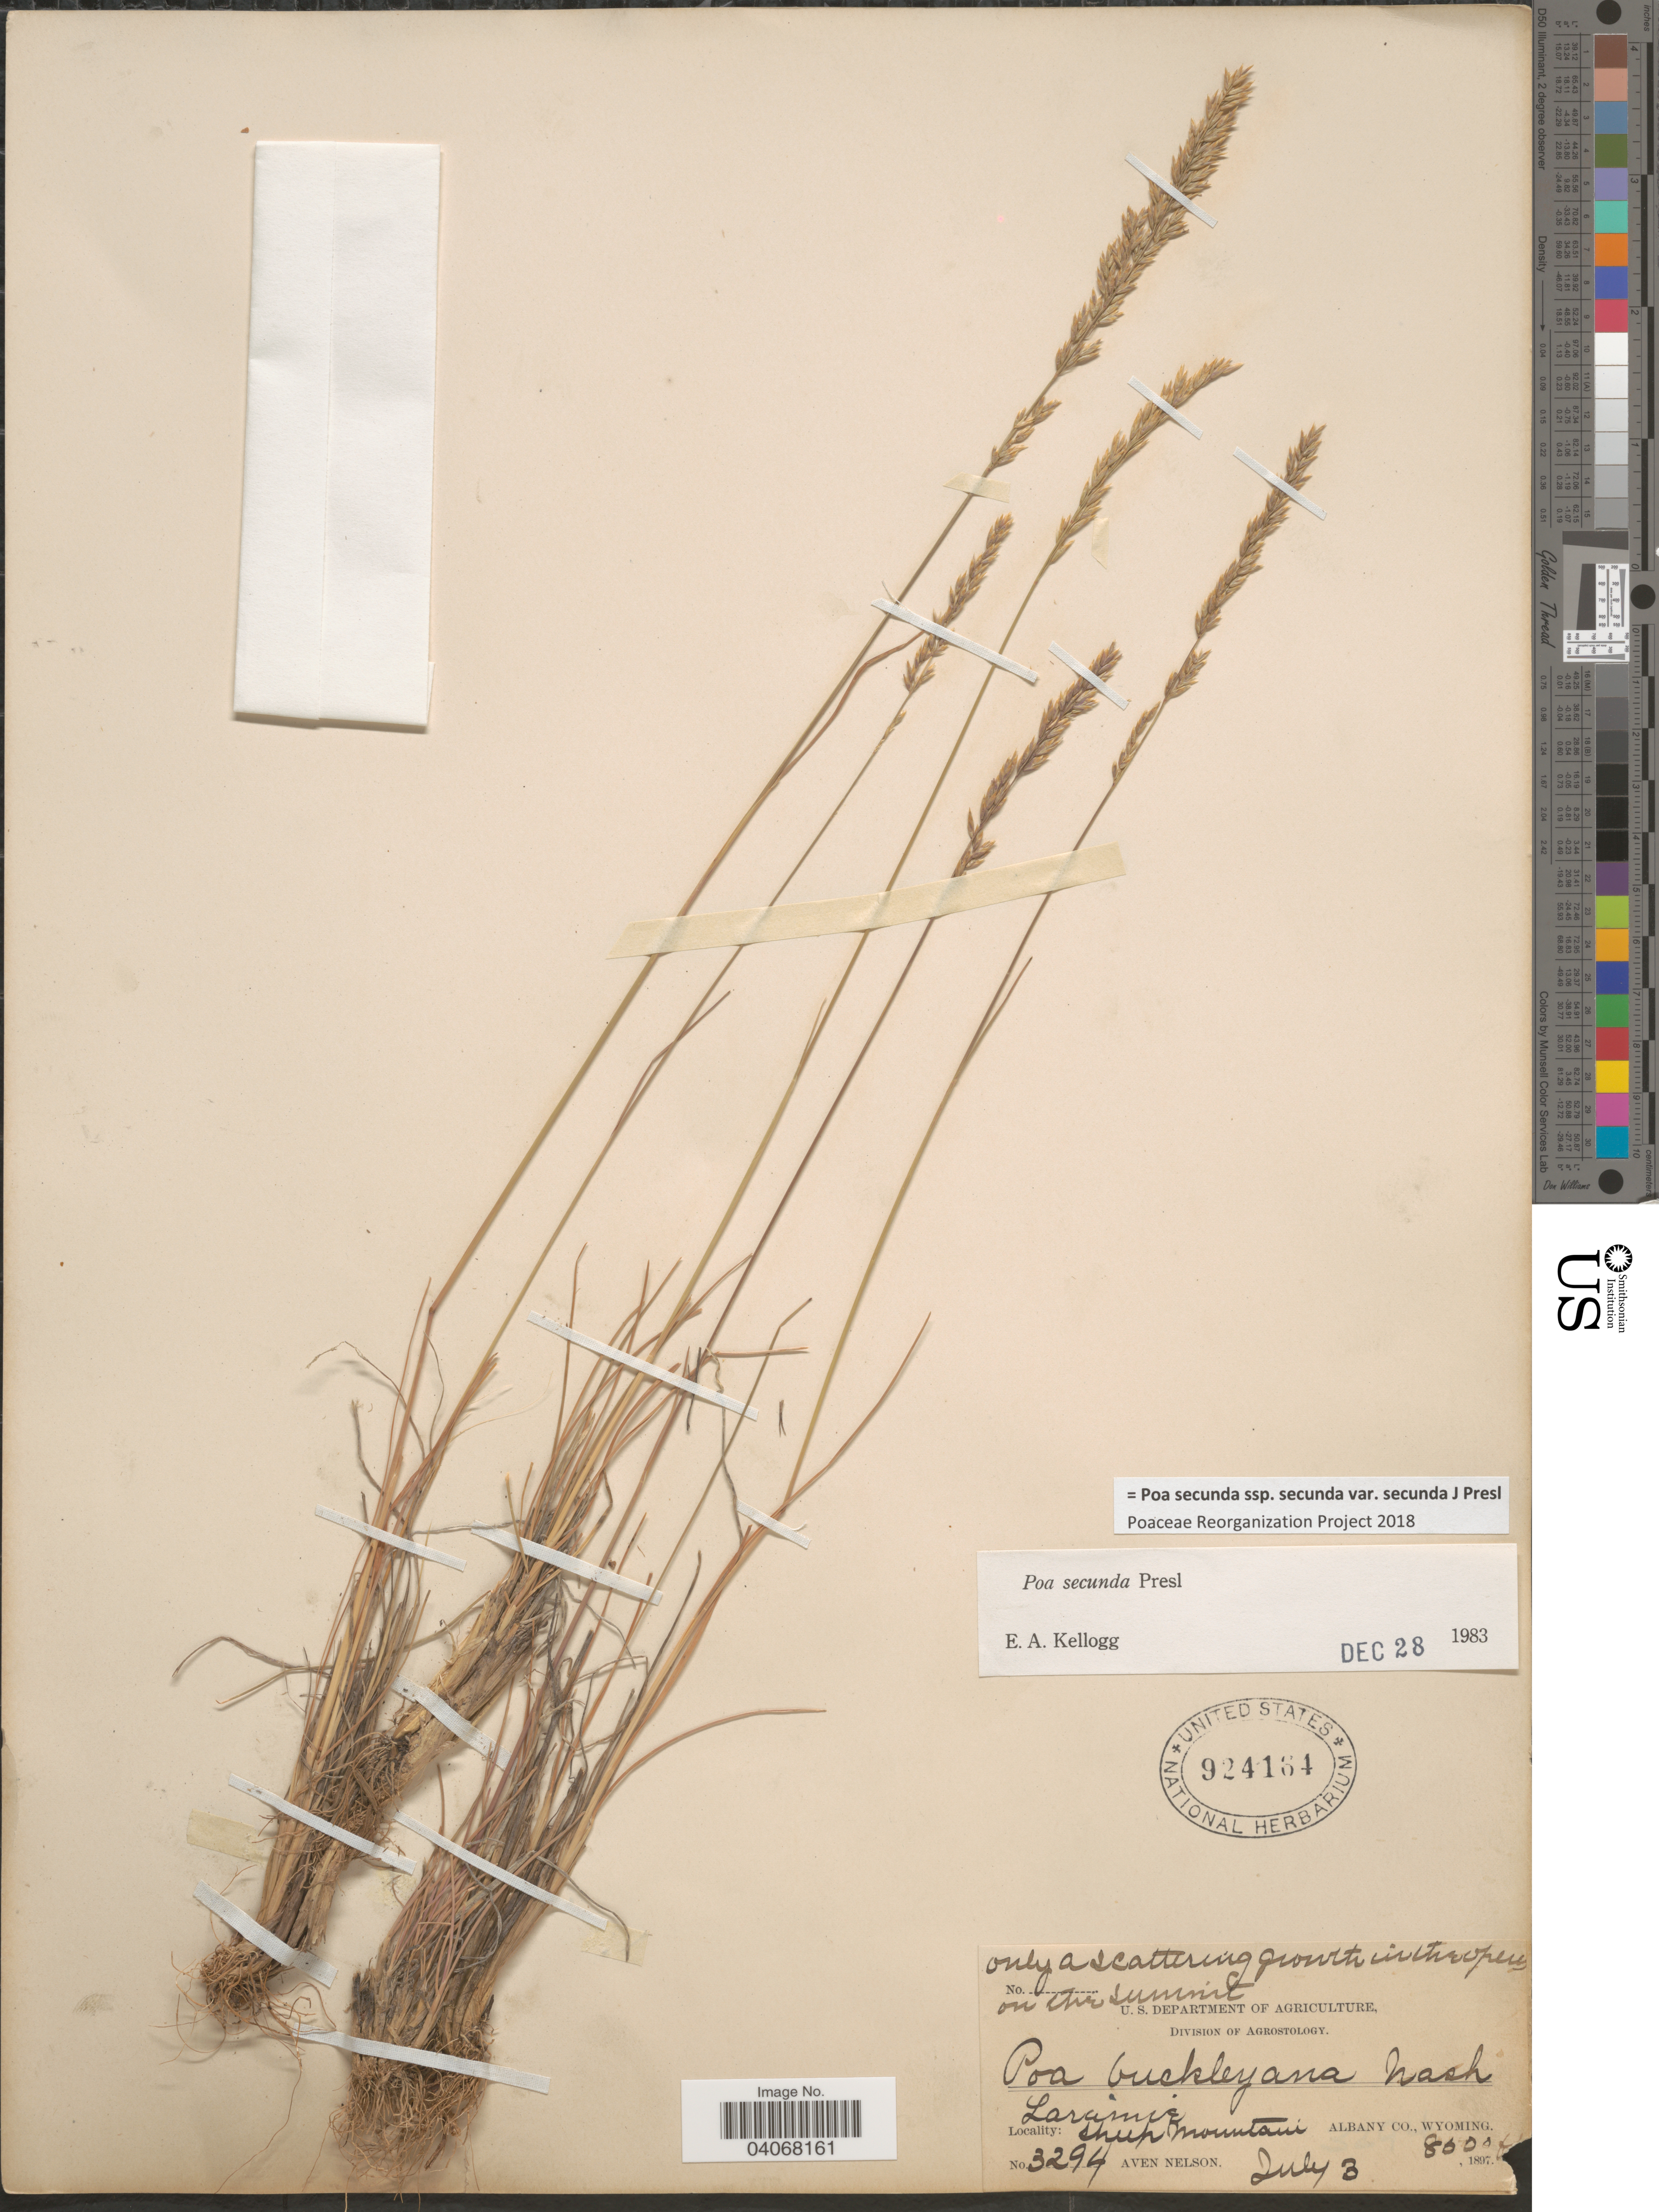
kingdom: Plantae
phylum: Tracheophyta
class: Liliopsida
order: Poales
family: Poaceae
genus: Poa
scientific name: Poa secunda subsp. secunda var. secunda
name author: J. Presl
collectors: A. Nelson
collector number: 3294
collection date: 1897-07-03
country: United States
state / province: Wyoming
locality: Laramie Sheep Mountain. Albany Co.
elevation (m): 2591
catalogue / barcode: US 924164